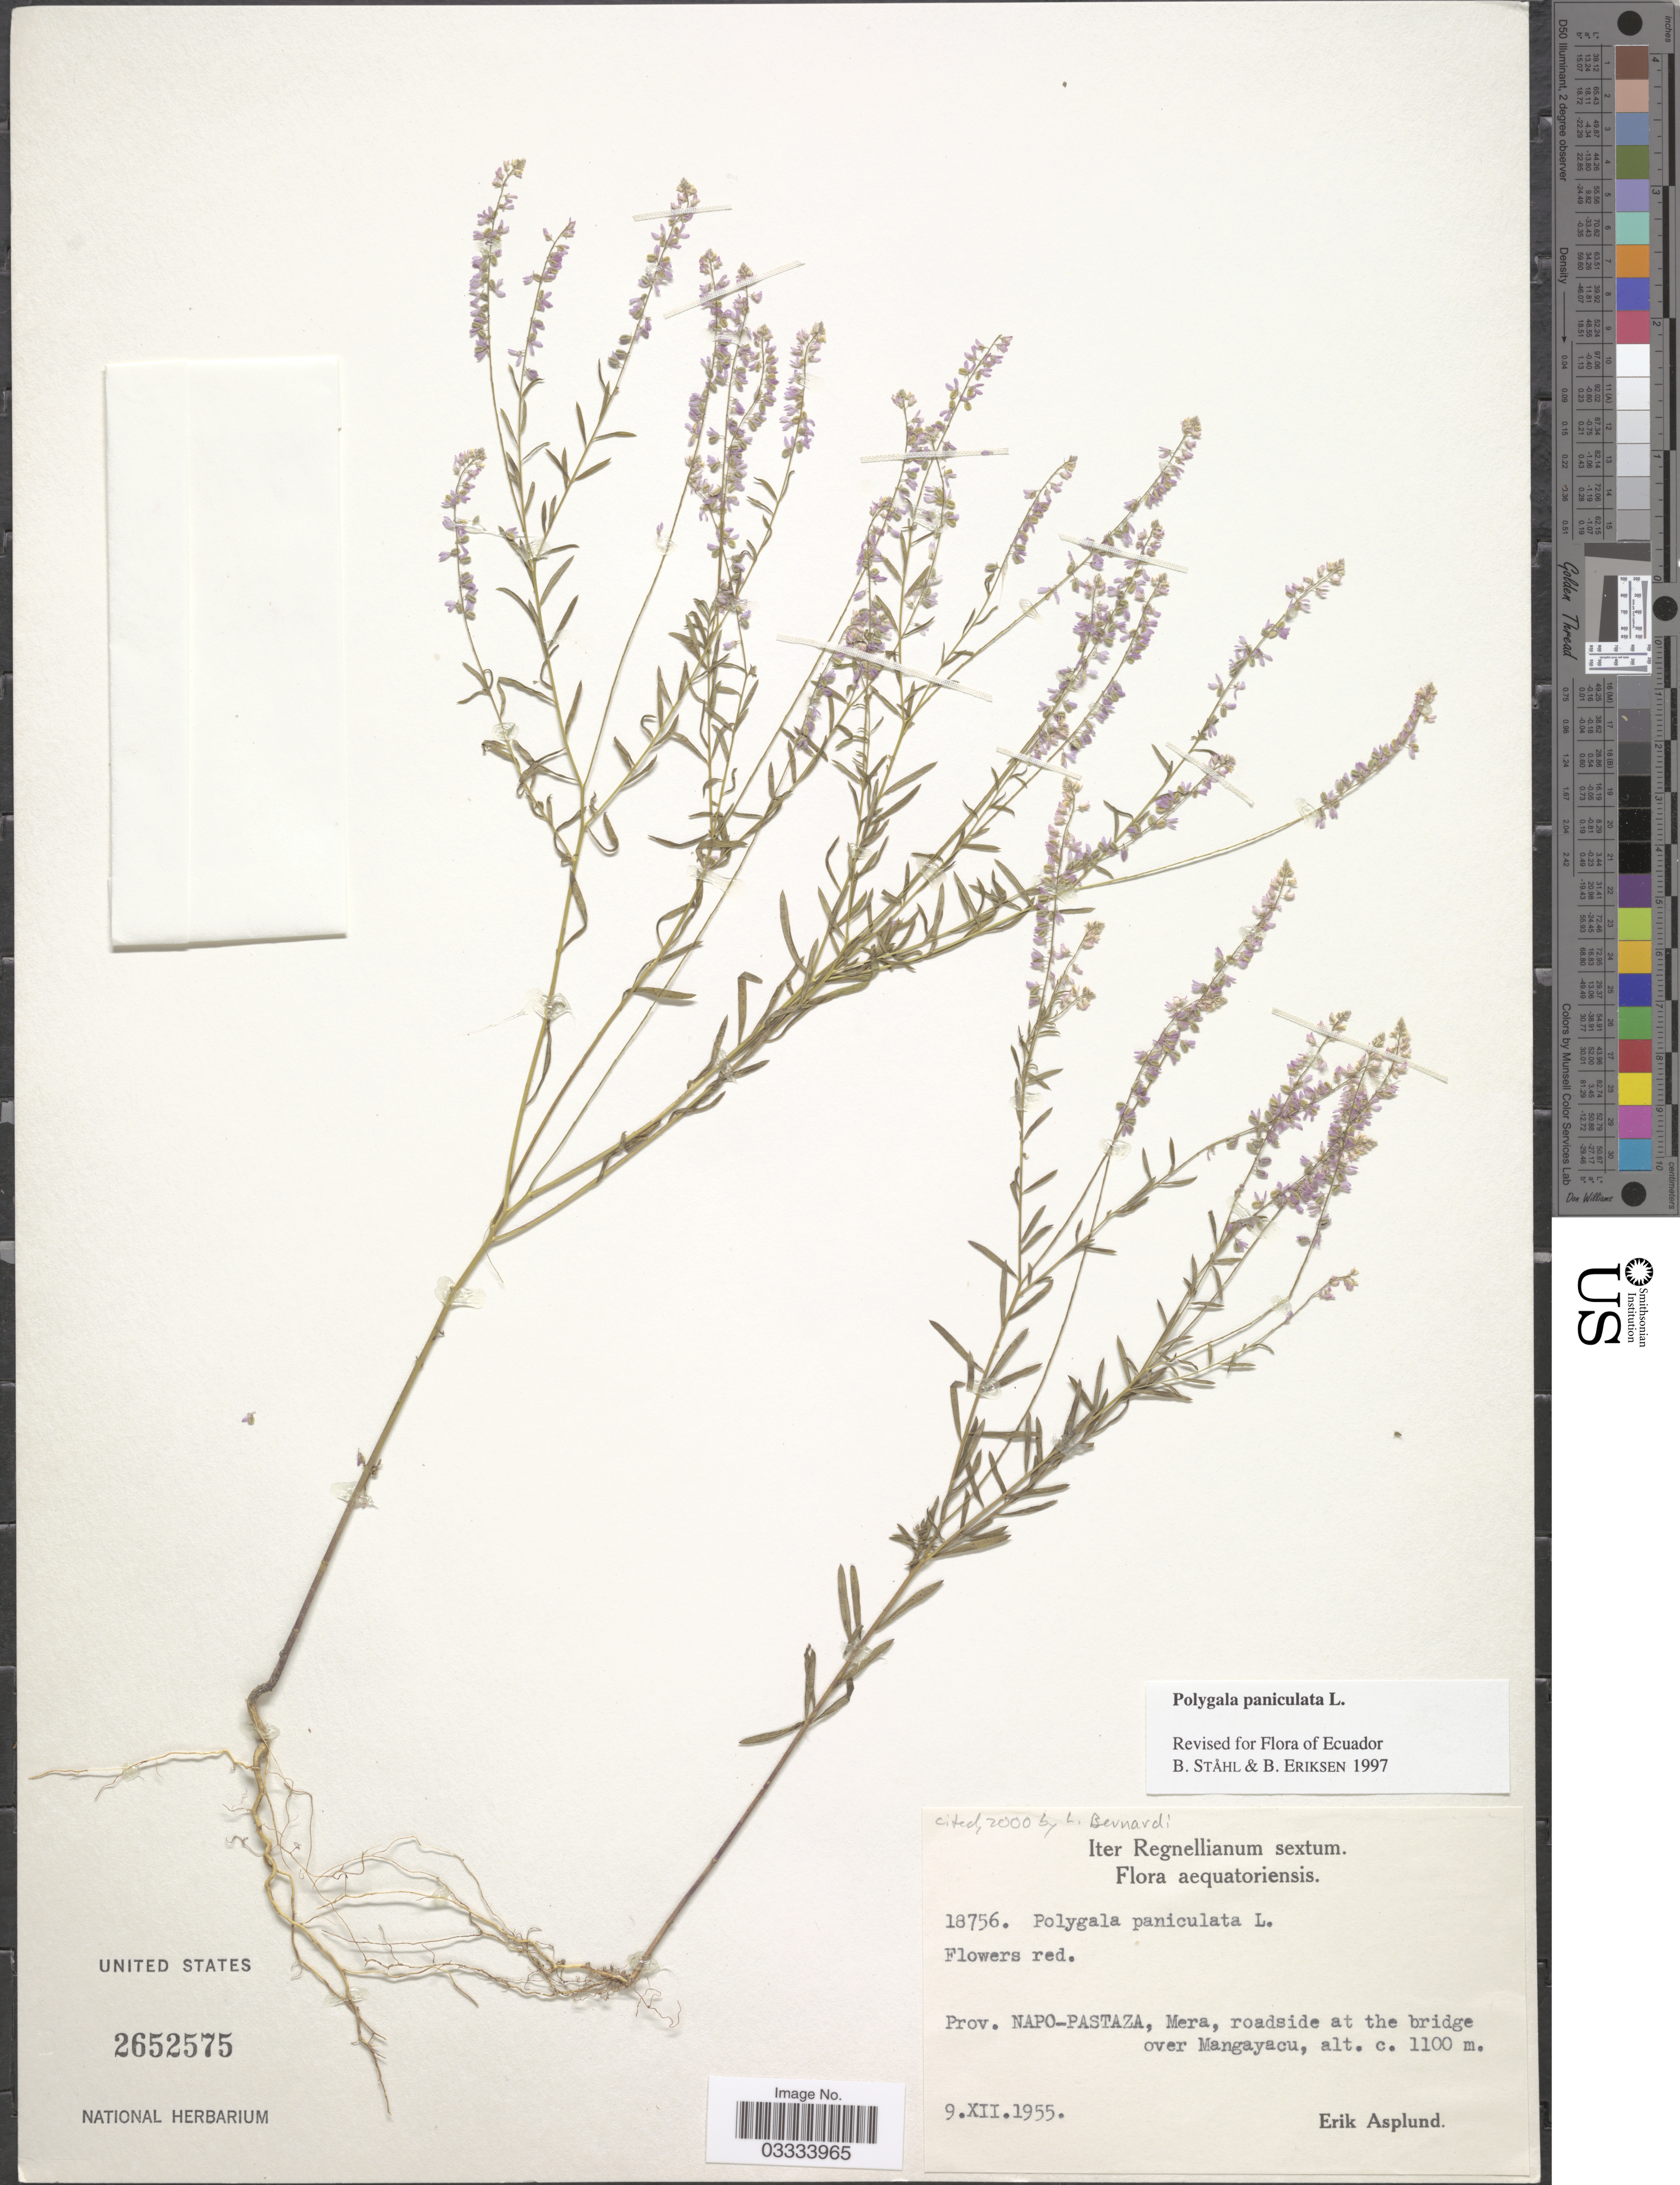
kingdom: Plantae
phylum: Tracheophyta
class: Magnoliopsida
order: Fabales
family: Polygalaceae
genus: Polygala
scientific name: Polygala paniculata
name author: L.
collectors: E. Asplund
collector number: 18756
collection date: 1955-12-09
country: Ecuador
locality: Aequatoriensis. Prov. Napo-Pastaza, Mera, roadside at the bridge over Mangayacu.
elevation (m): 1100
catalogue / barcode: US 2652575